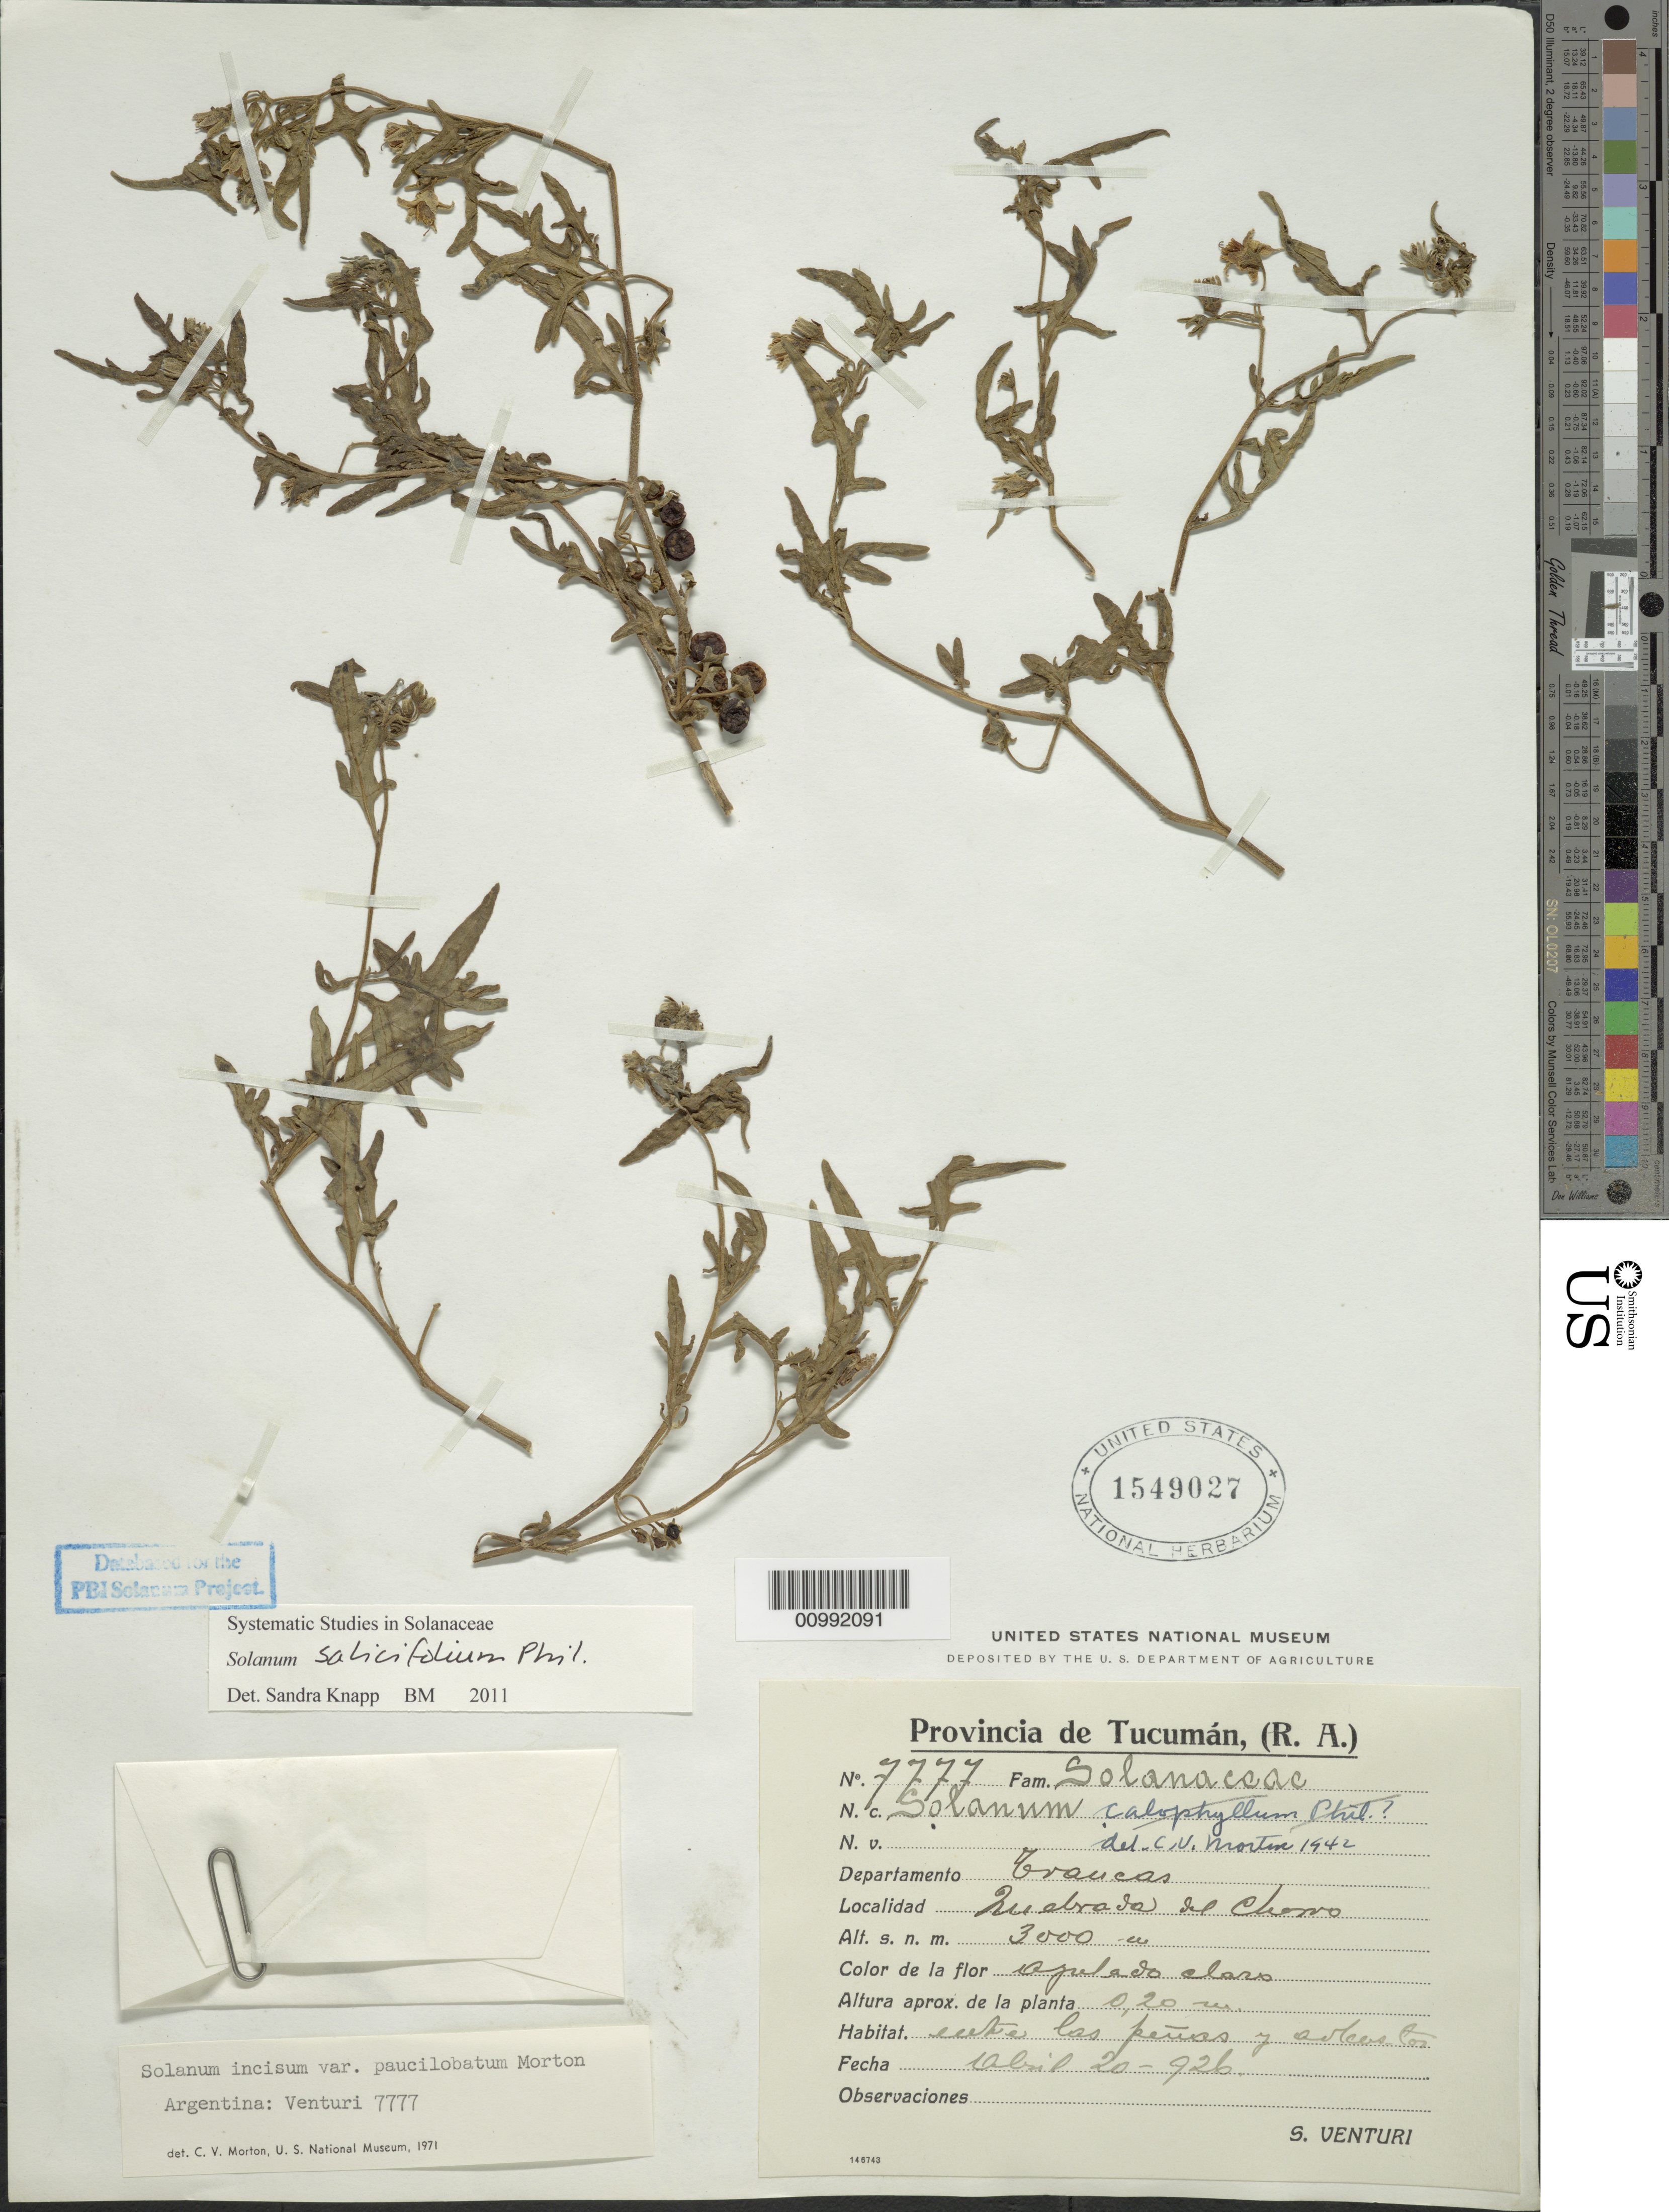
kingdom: Plantae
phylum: Tracheophyta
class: Magnoliopsida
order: Solanales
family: Solanaceae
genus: Solanum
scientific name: Solanum salicifolium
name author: Phil.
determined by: Knapp, S. D.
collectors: S. Venturi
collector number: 7777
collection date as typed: Apr 1926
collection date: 1926-04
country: Argentina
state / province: Tucumán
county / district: Trancas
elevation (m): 3000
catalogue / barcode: US 1549027